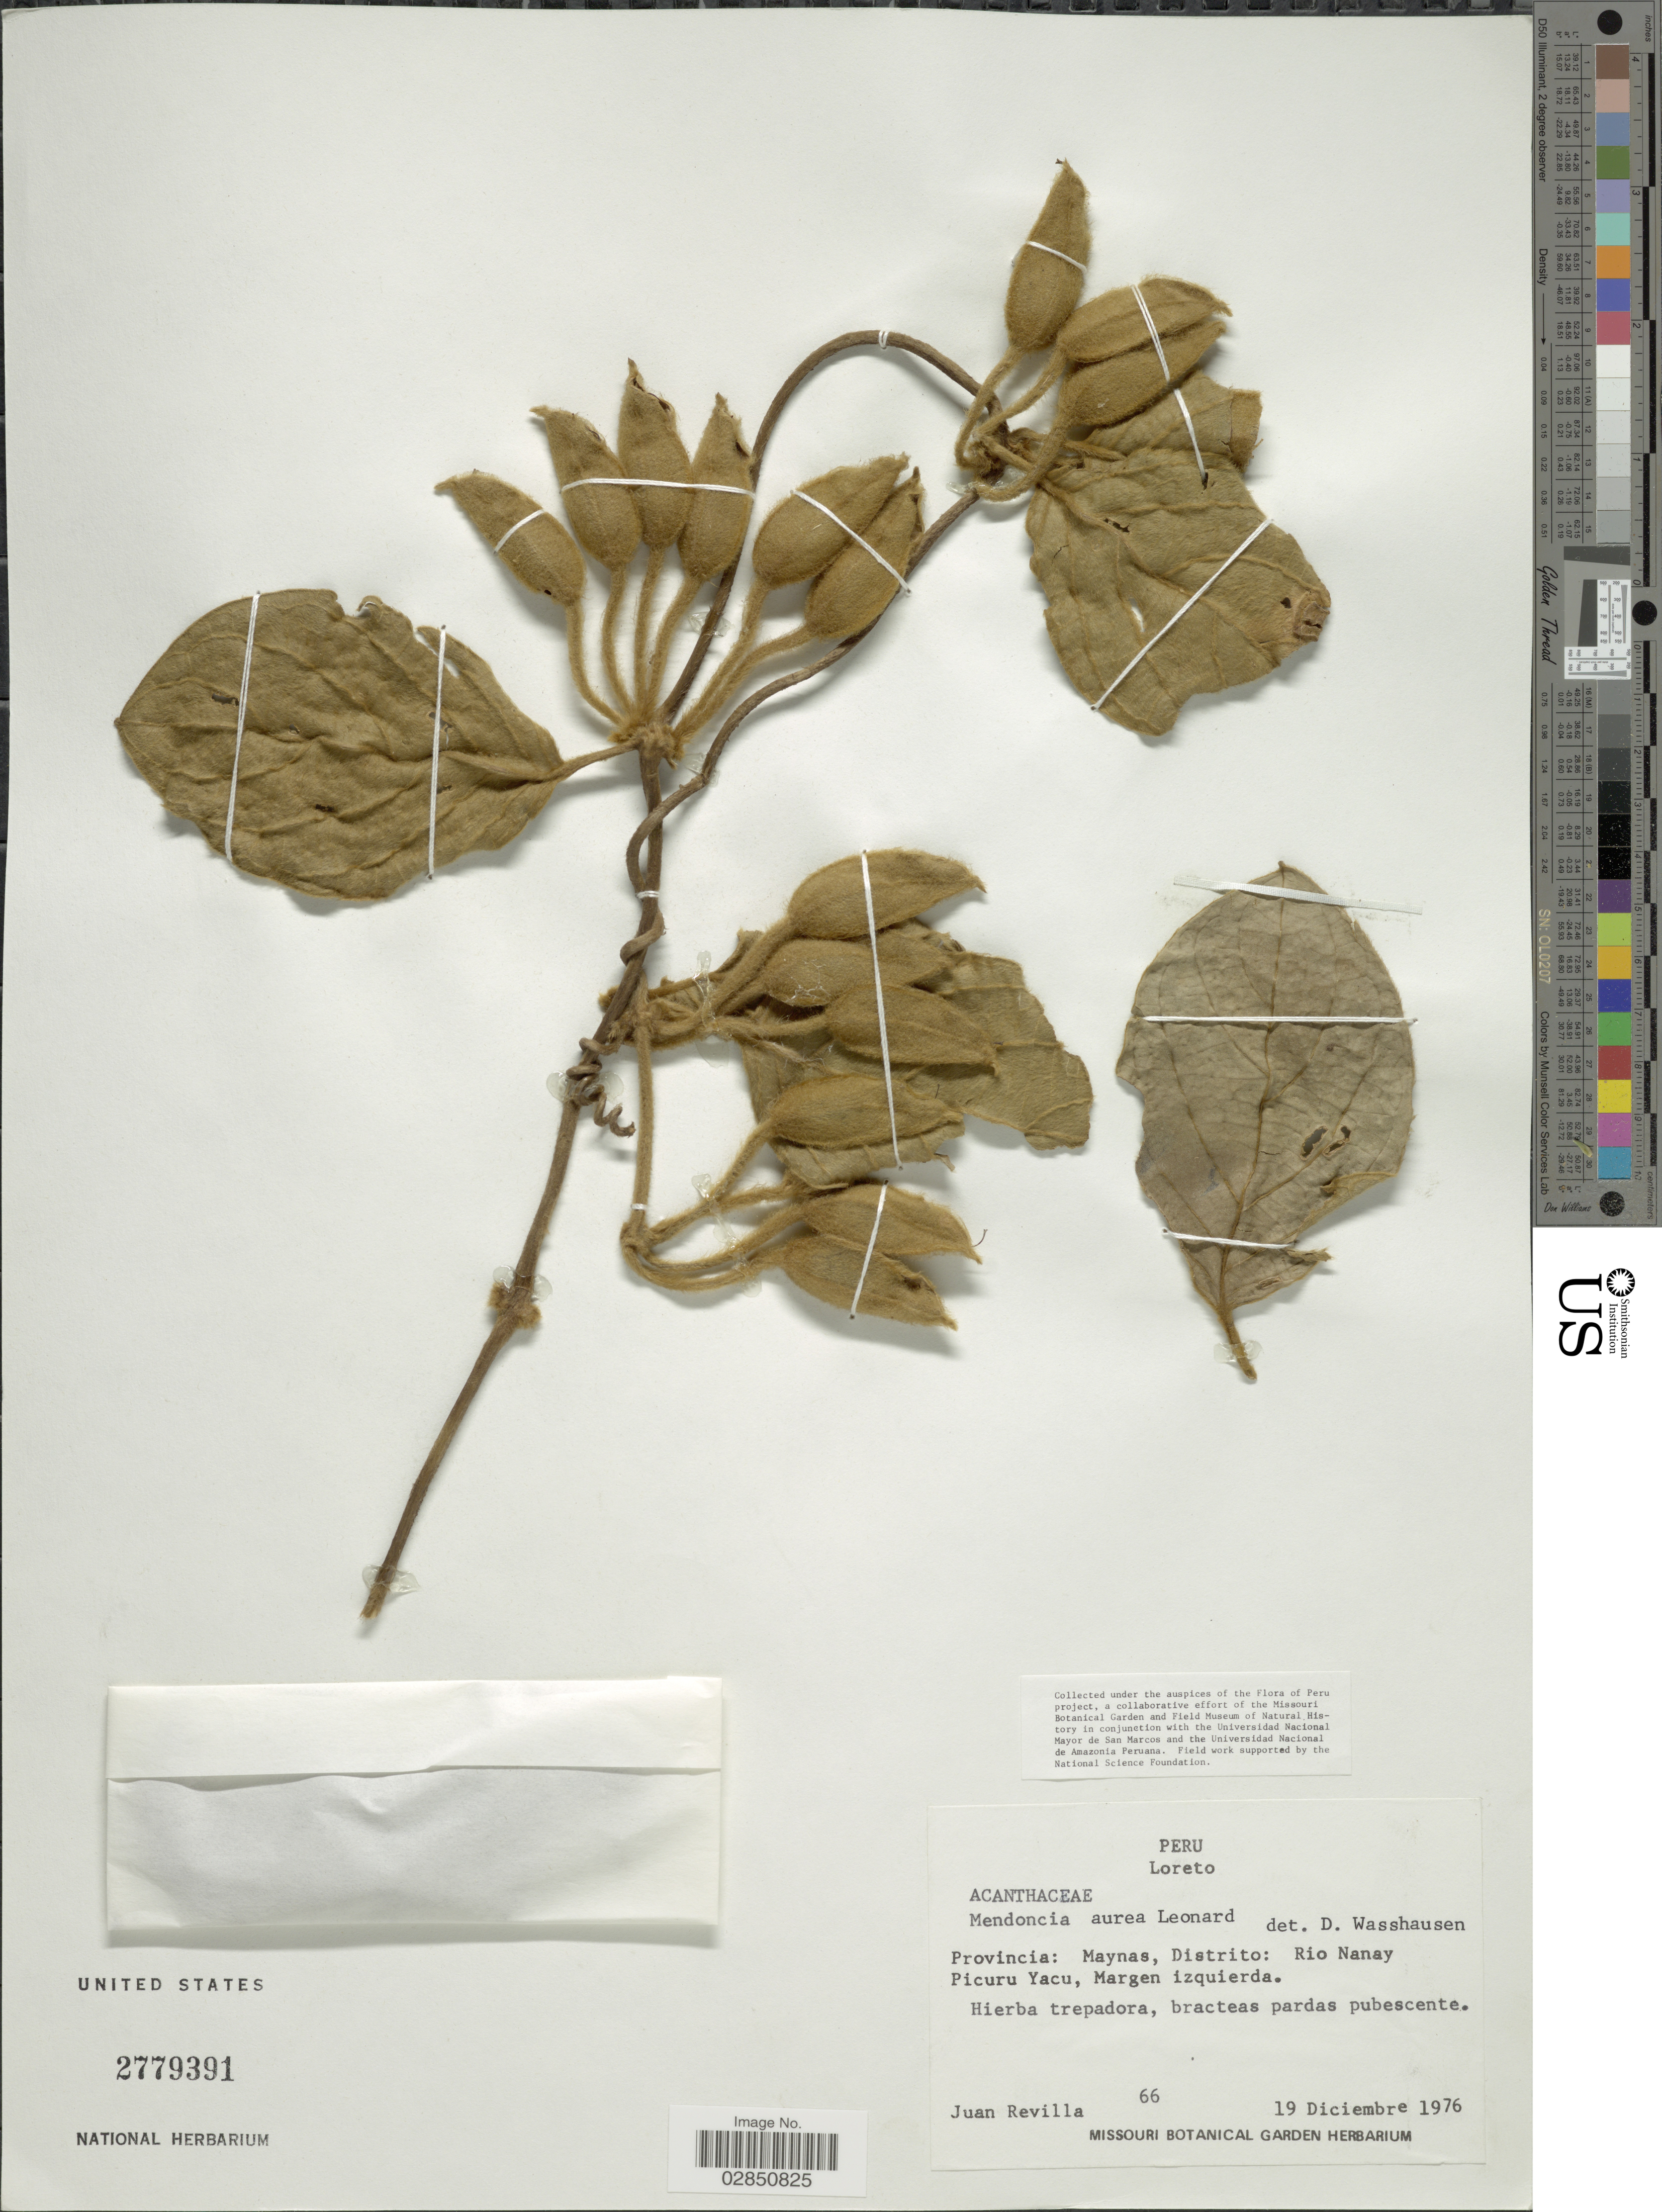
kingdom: Plantae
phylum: Tracheophyta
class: Magnoliopsida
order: Lamiales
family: Acanthaceae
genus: Mendoncia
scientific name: Mendoncia aurea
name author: Leonard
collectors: J. Revilla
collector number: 66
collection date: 1976-12-19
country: Peru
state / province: Loreto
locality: Provincia: Maynas, Distrito: Rio Nanay. Picuru Yacu.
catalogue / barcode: US 2779391